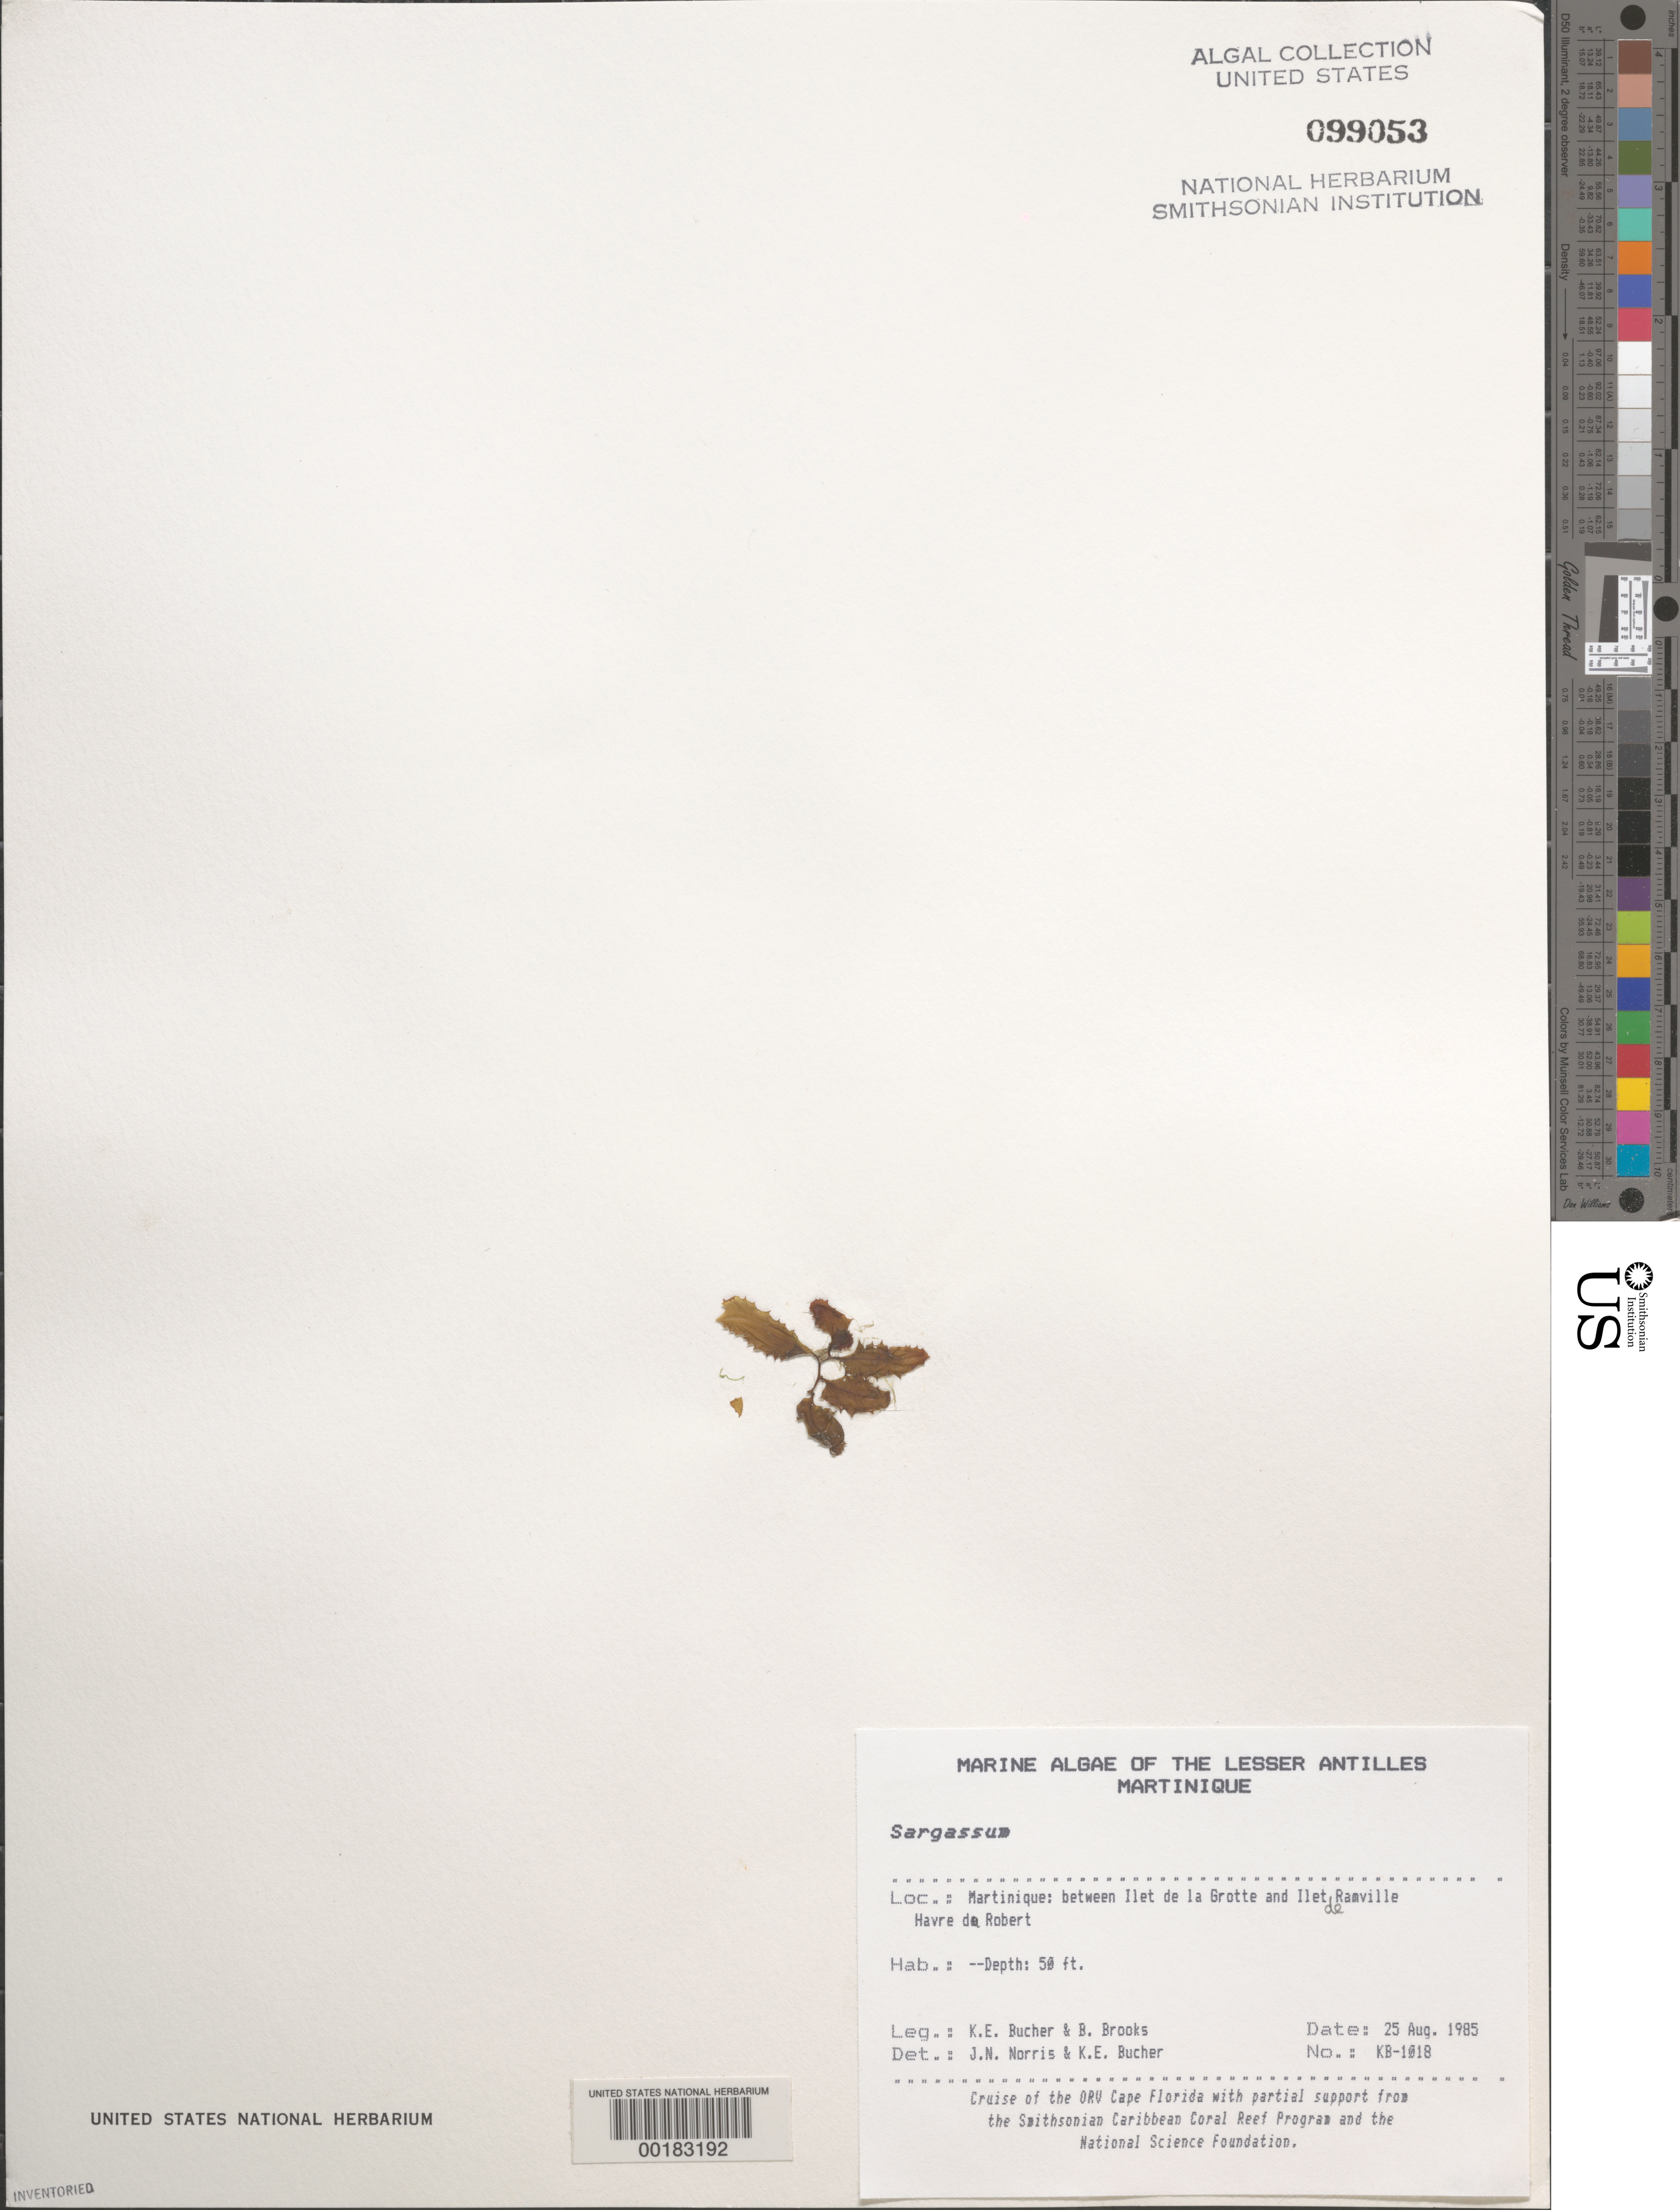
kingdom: Chromista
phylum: Ochrophyta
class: Phaeophyceae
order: Fucales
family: Sargassaceae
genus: Sargassum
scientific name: Sargassum sp.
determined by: Norris, J. N.; Bucher, K. E.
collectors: K. E. Bucher & B. Brooks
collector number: Kb-1018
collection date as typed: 25 Aug 1985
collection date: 1985-08-25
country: Martinique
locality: Between Ilet de la Grotte and Ilet de Ramville, Havre du Robert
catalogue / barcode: US 99053